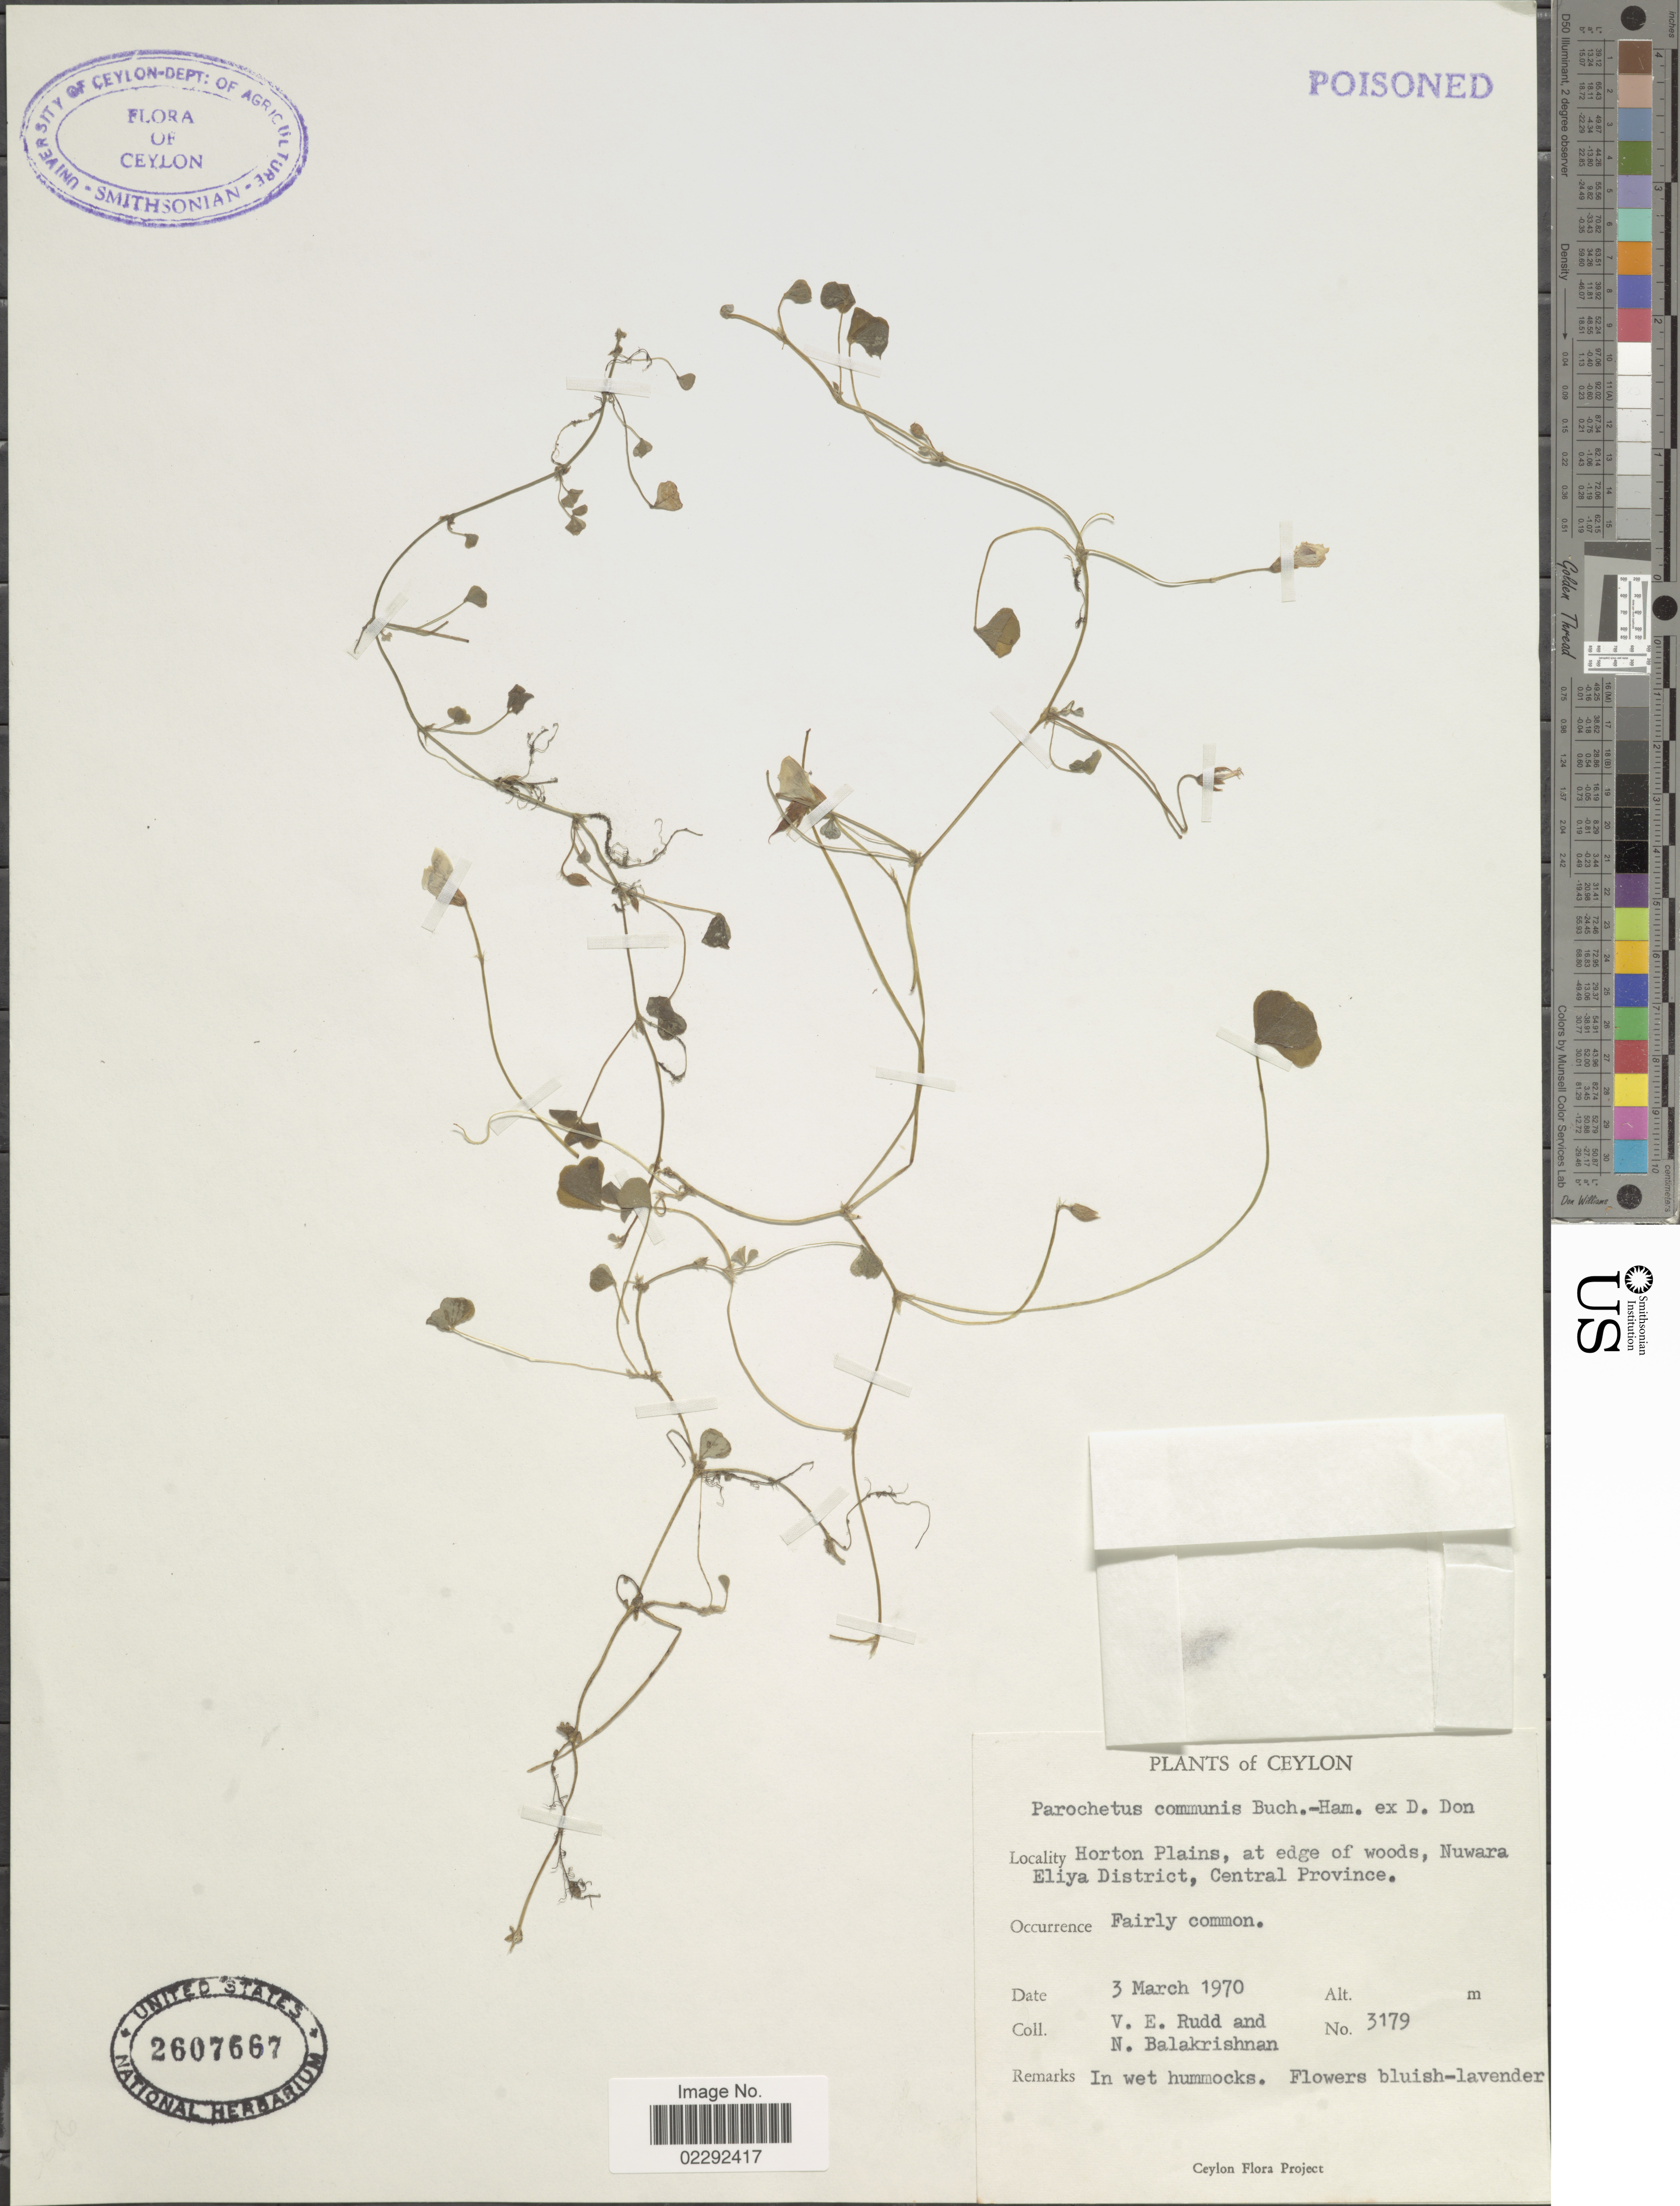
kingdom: Plantae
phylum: Tracheophyta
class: Magnoliopsida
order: Fabales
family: Fabaceae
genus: Parochetus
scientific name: Parochetus communis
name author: Buch.-Ham. ex D. Don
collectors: V. E. Rudd & N. Balakrishnan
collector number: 3179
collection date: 1970-03-03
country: Sri Lanka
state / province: Central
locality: Ceylon. Horton Plains, at edge of woods, Nuwara Eliya District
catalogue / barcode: US 2607667